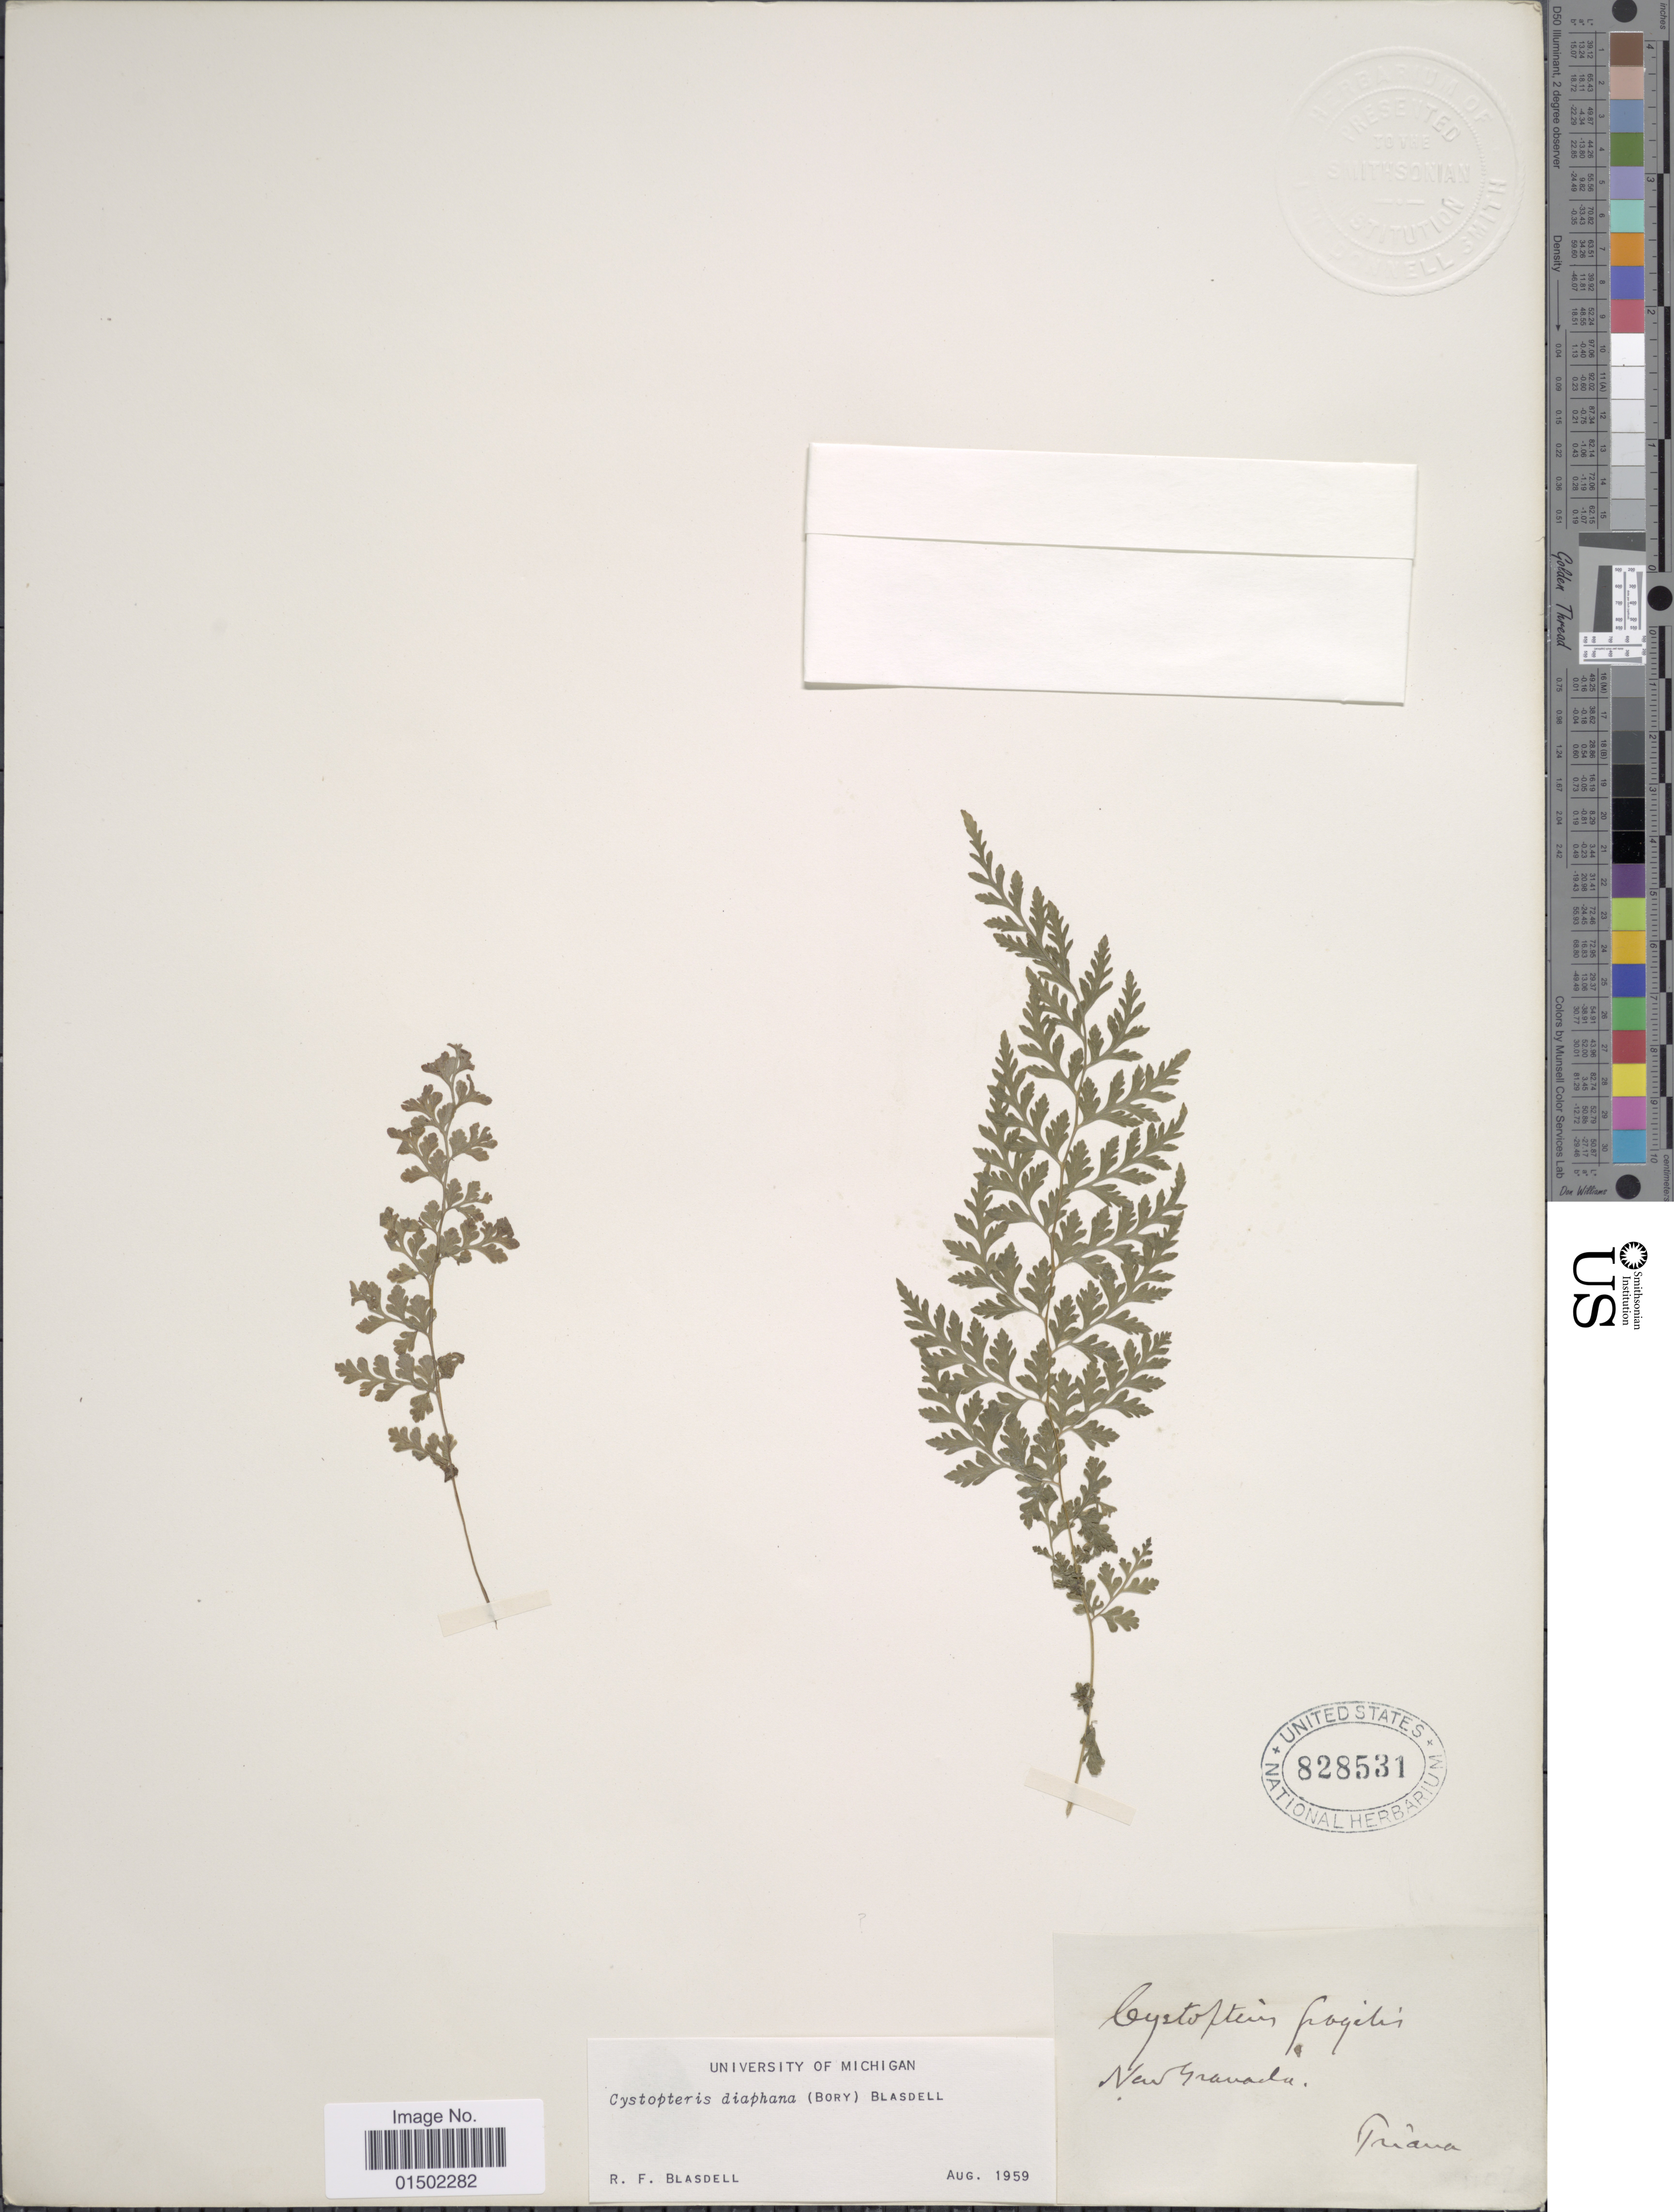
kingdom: Plantae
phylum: Tracheophyta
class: Polypodiopsida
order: Polypodiales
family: Cystopteridaceae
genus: Cystopteris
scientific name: Cystopteris diaphana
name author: (Bory) Blasdell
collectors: Triana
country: Colombia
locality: New Granada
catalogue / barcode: US 828531